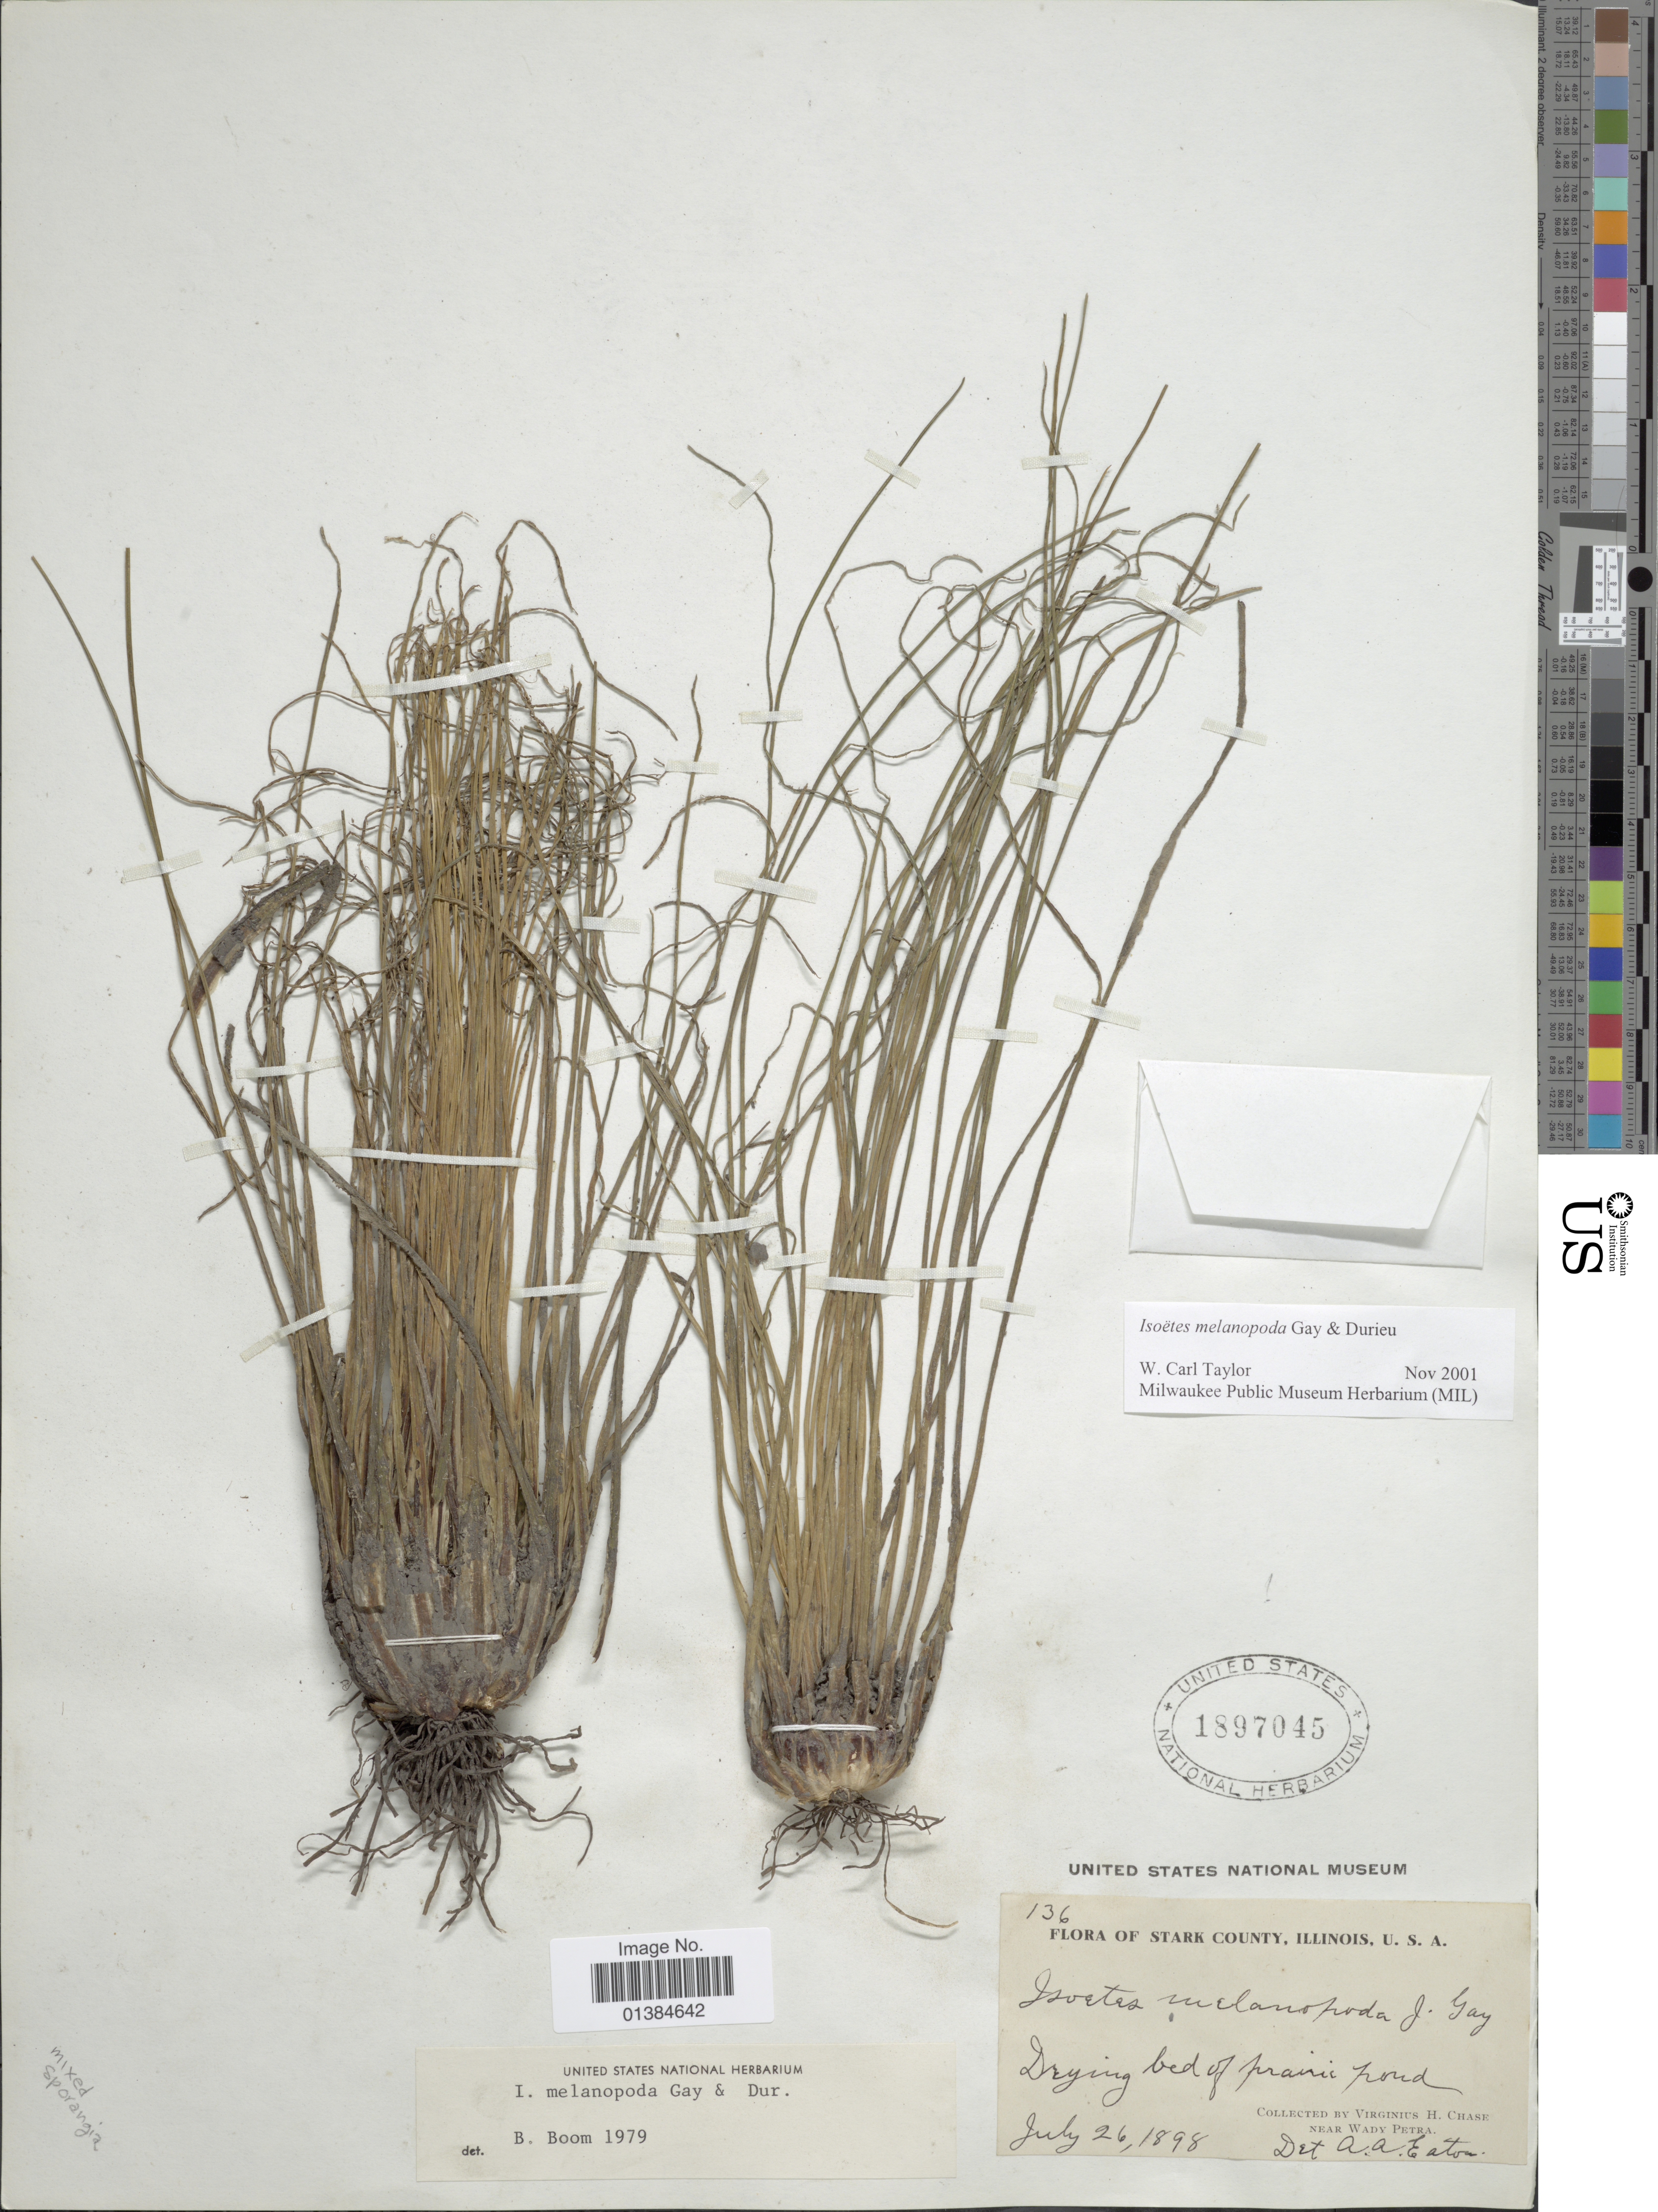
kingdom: Plantae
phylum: Tracheophyta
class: Lycopodiopsida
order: Isoetales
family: Isoetaceae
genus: Isoetes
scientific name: Isoetes melanopoda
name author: J. Gay & Durieu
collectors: V. H. Chase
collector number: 136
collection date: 1898-07-26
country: United States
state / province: Illinois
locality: Stark County. Near Wady Petra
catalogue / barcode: US 1897045